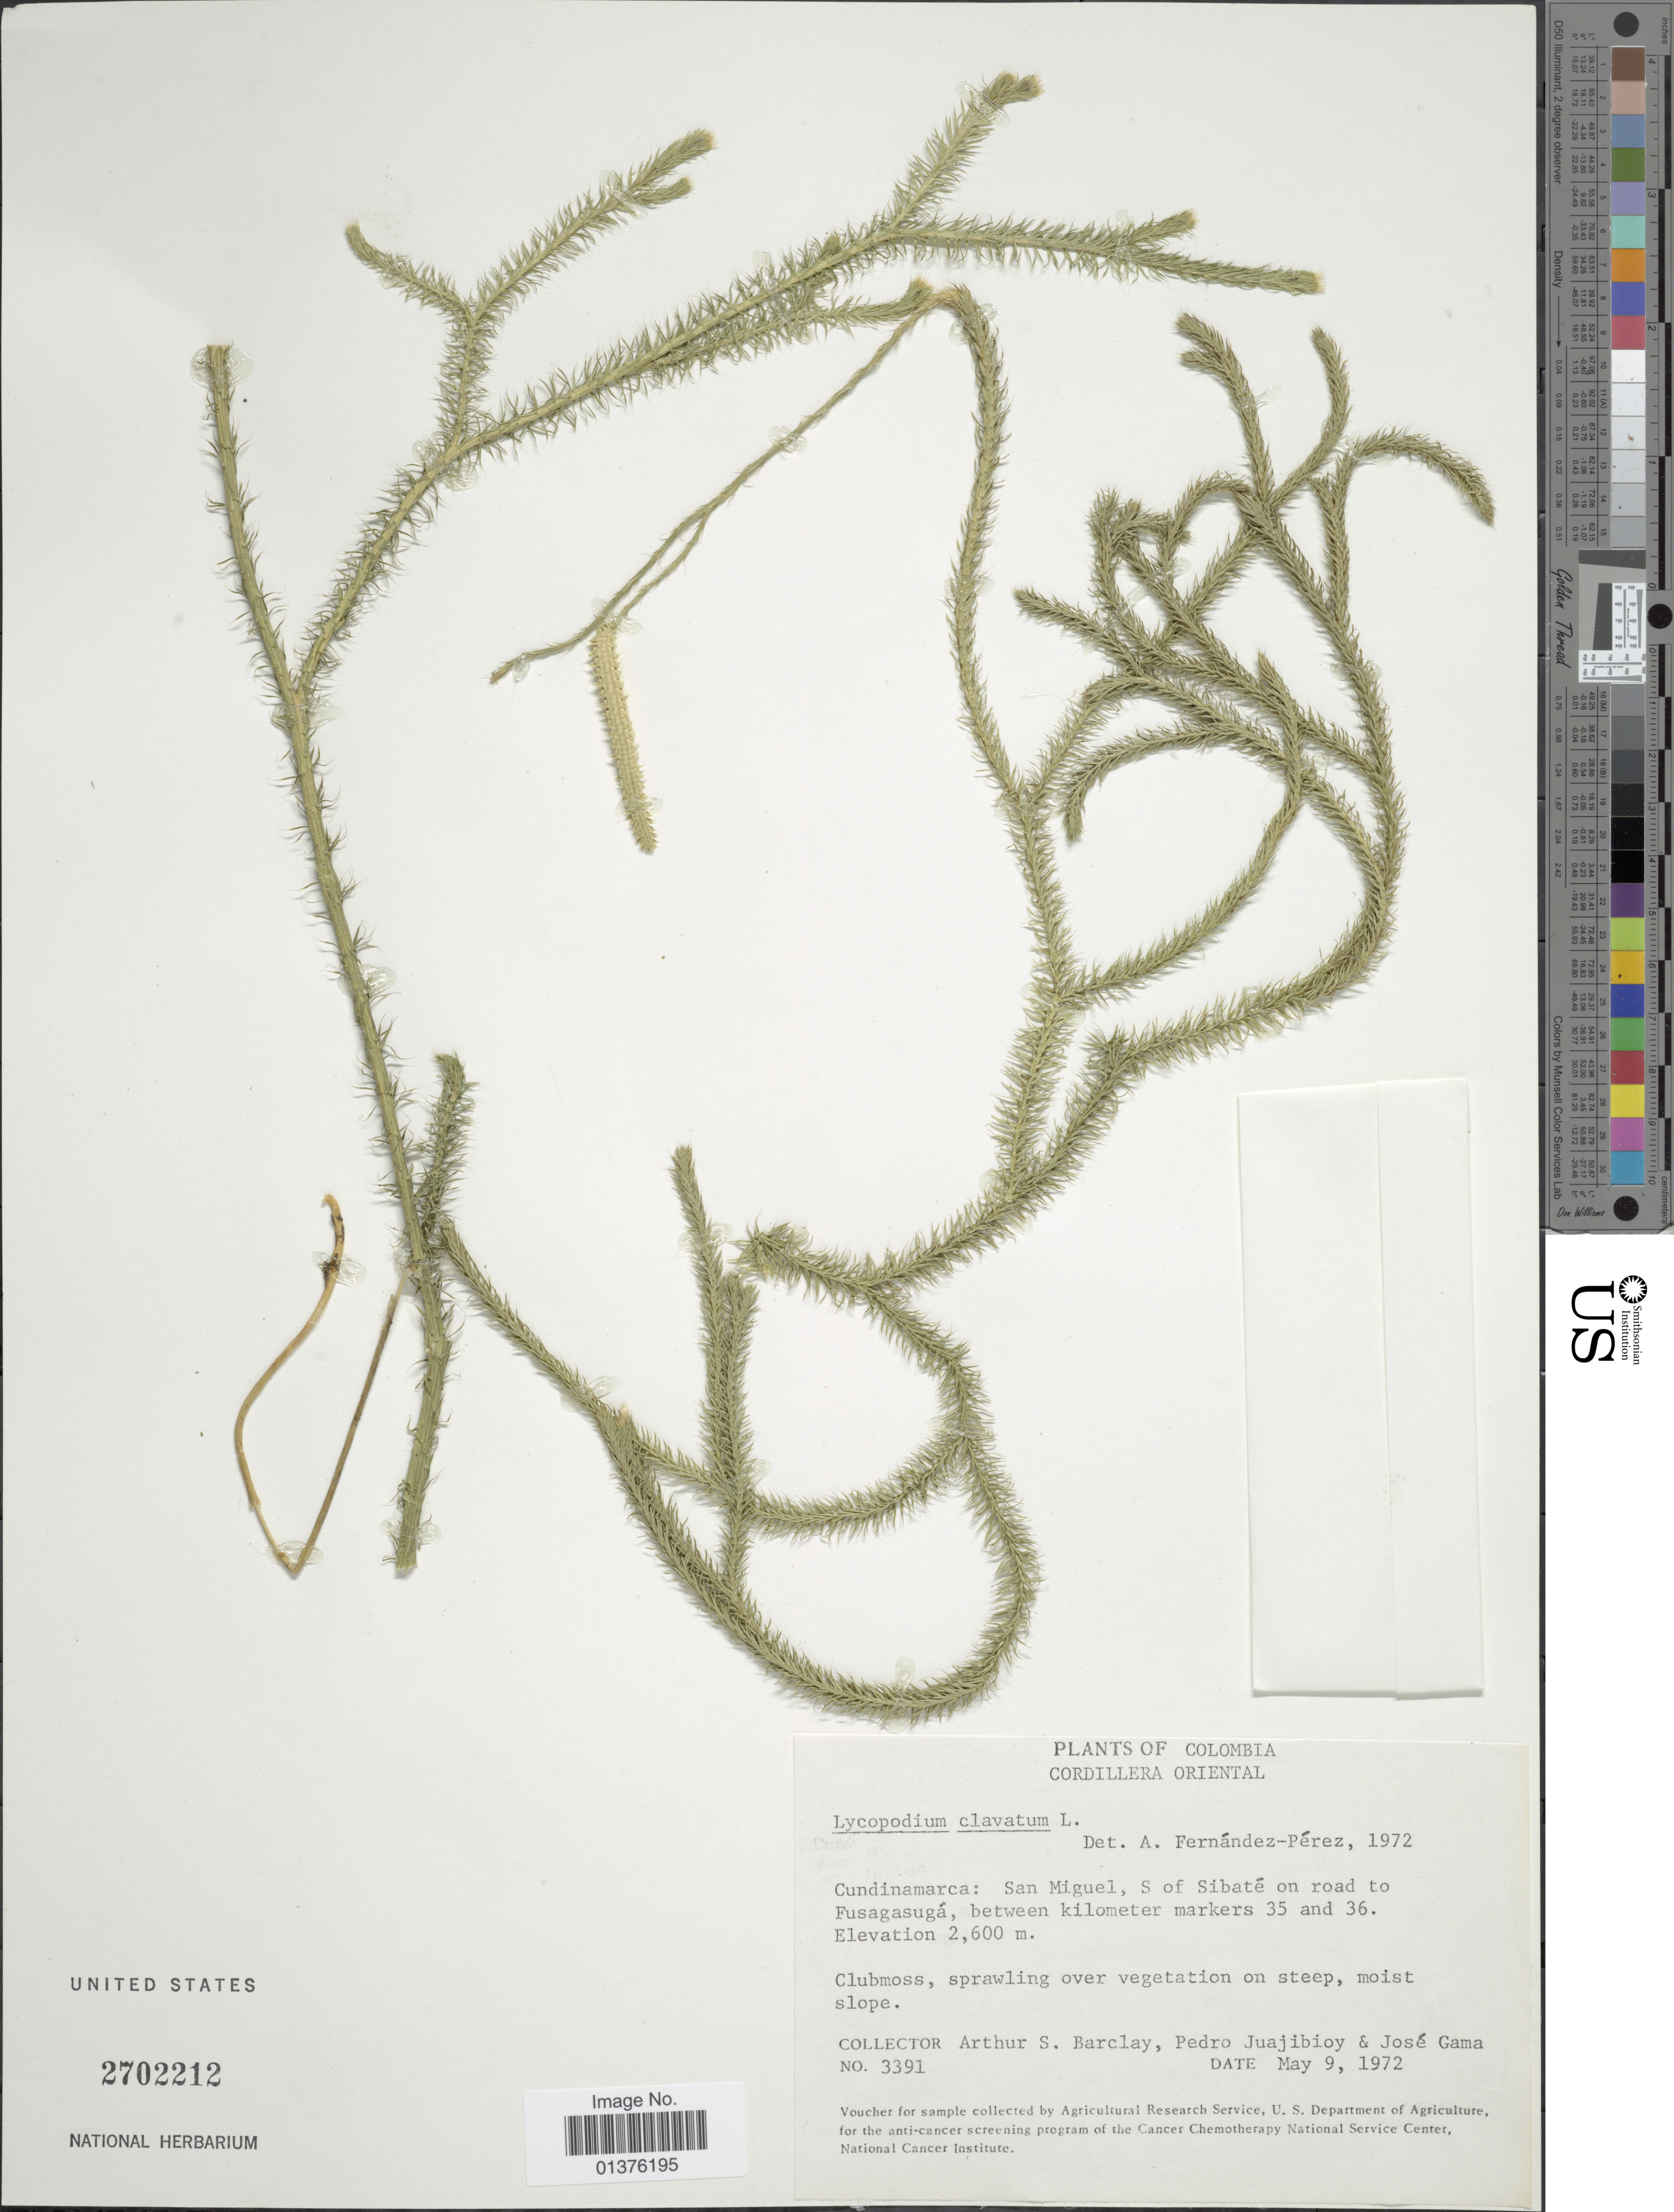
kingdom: Plantae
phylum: Tracheophyta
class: Lycopodiopsida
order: Lycopodiales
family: Lycopodiaceae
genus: Lycopodium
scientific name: Lycopodium clavatum subsp. clavatum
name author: L.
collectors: A. S. Barclay, P. Juajibioy & J. Gama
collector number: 3391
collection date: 1972-05-09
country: Colombia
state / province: Cundinamarca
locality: San Miguel, S of Sibaté on road to Fusagasugá, between kilometer markers 35 and 36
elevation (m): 2600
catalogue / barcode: US 2702212